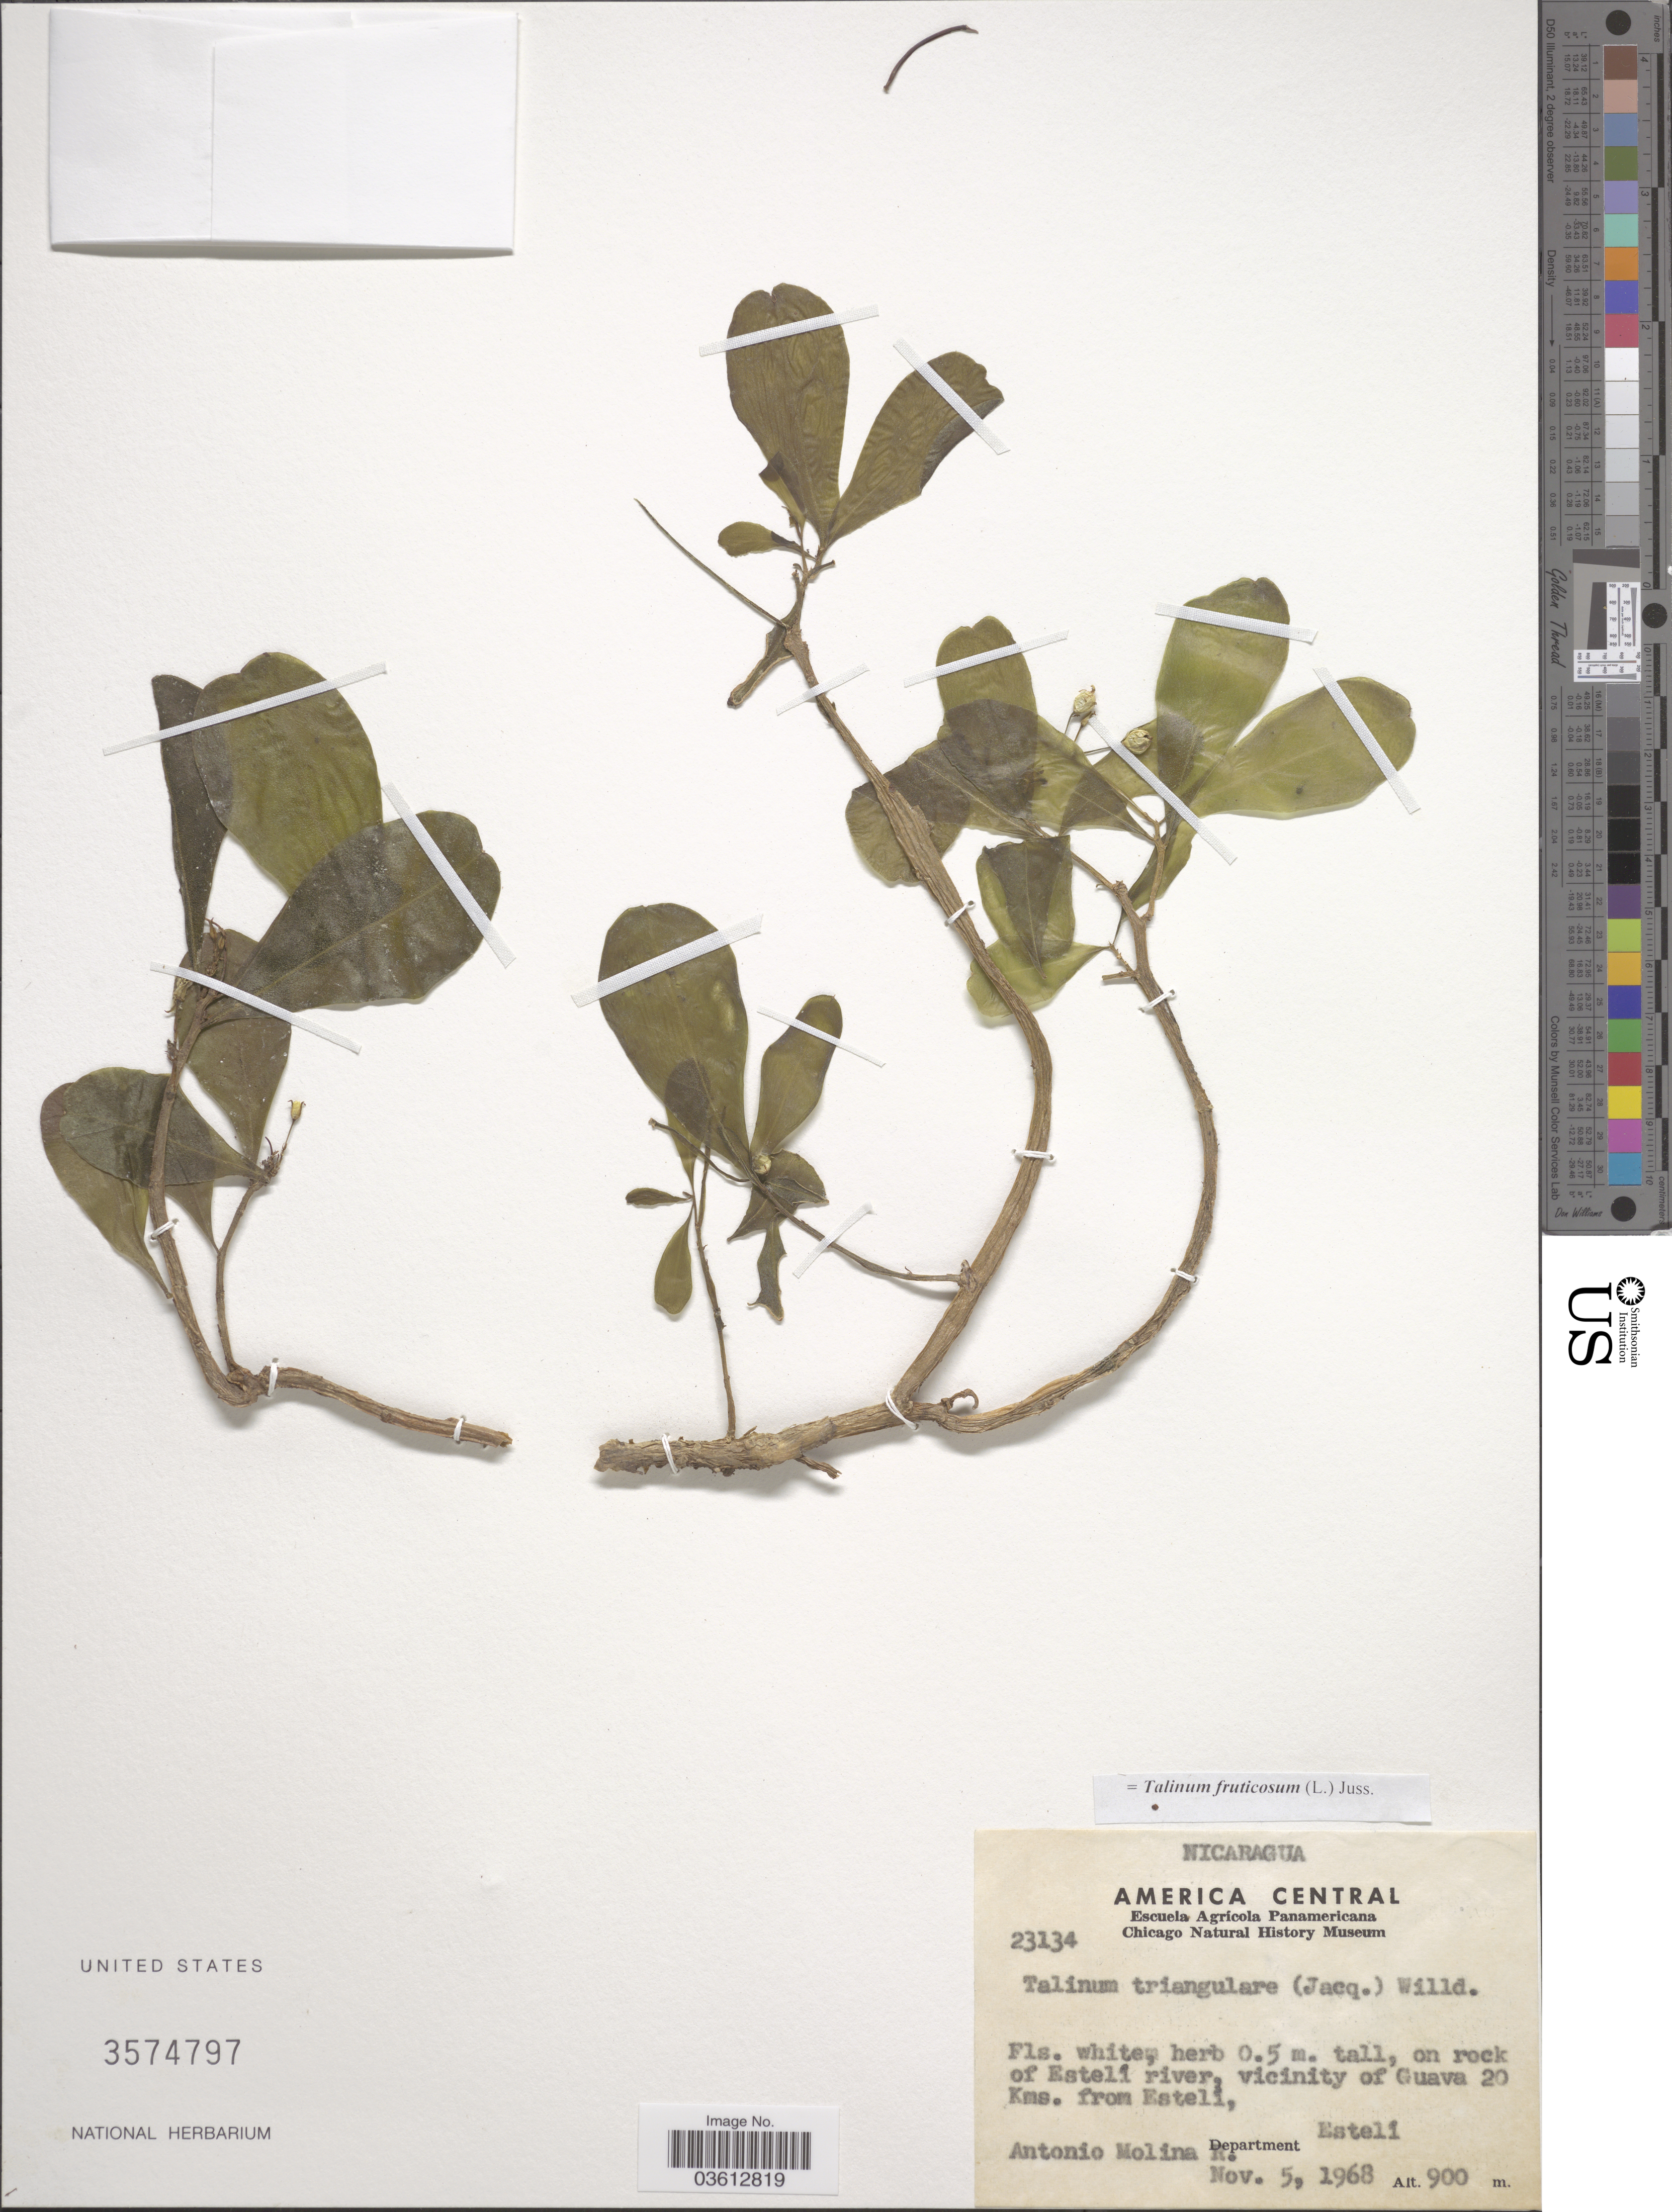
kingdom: Plantae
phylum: Tracheophyta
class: Magnoliopsida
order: Caryophyllales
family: Talinaceae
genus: Talinum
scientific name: Talinum fruticosum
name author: (L.) Juss.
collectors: A. Molina R.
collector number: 23134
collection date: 1968-11-05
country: Nicaragua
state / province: Esteli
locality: On rock of Estelí river, vicinity of Guava 20 Kms. from Estelí, Department of Estelí.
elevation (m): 900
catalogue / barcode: US 3574797